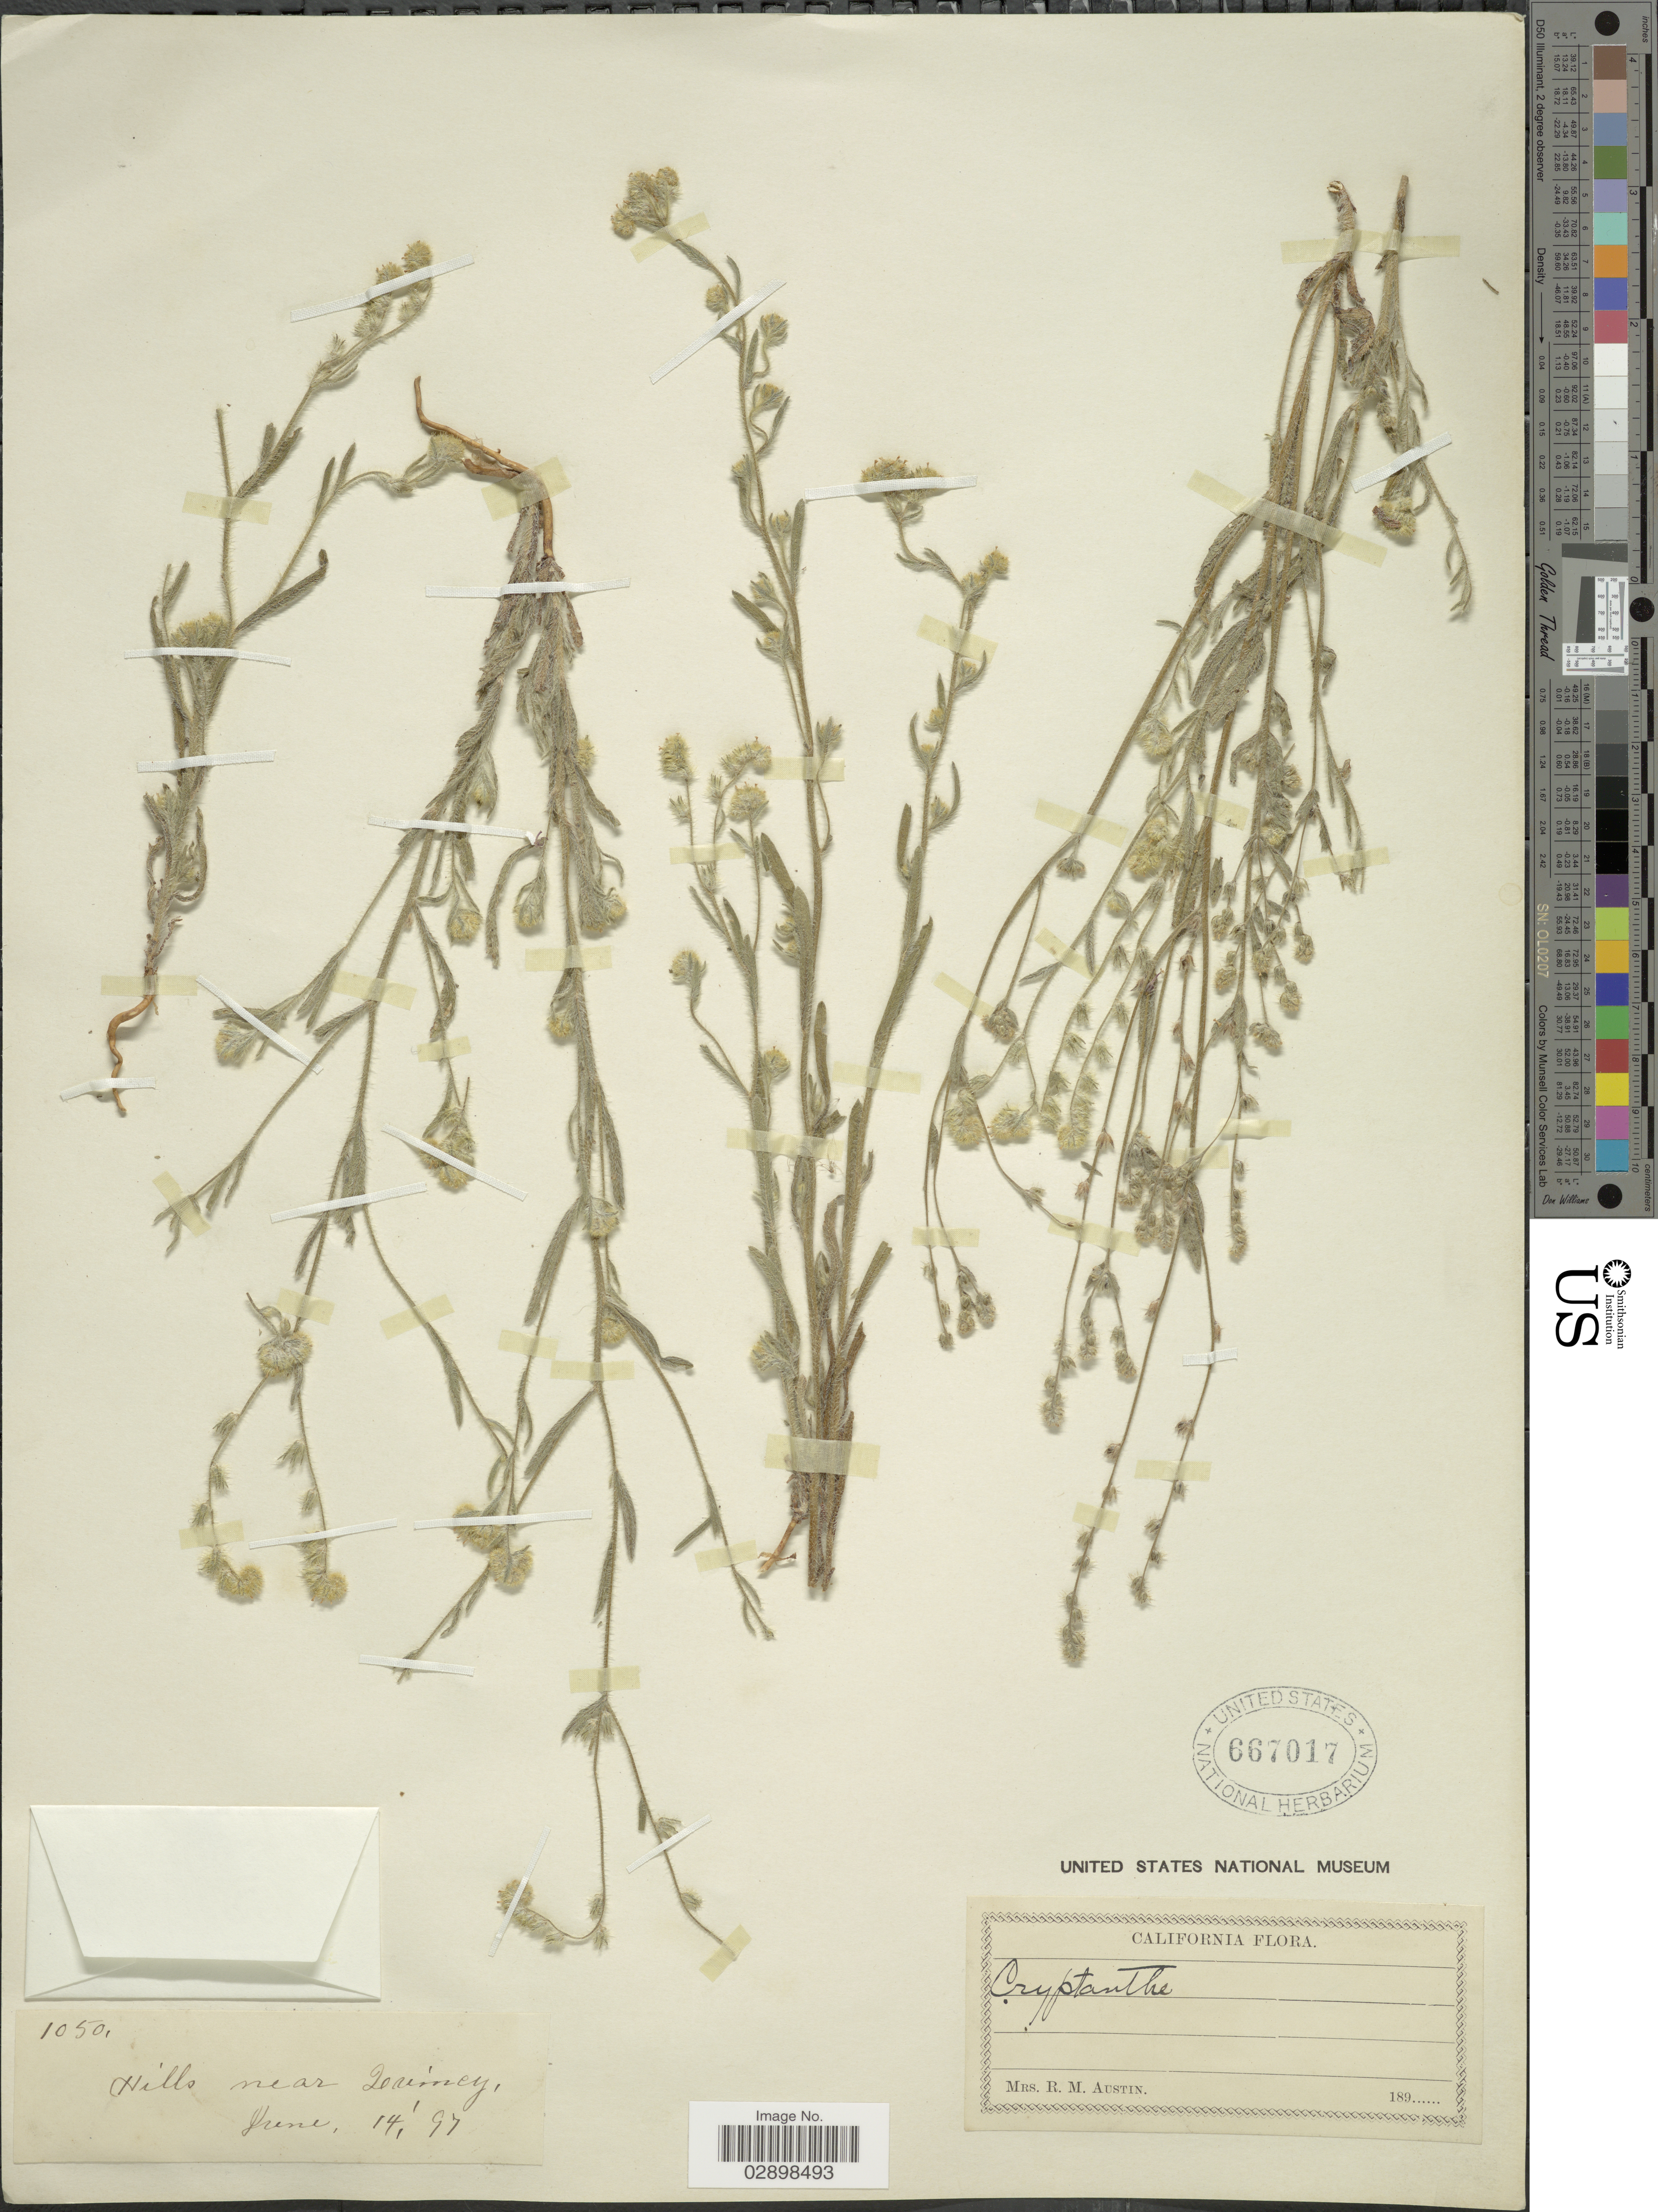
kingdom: Plantae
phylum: Tracheophyta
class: Magnoliopsida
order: Boraginales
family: Boraginaceae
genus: Cryptantha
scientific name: Cryptantha sp.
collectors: R. Austin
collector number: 1050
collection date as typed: Transcribed d/m/y: 14/6/97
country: United States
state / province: California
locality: Hills near Quincy.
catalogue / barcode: US 667017